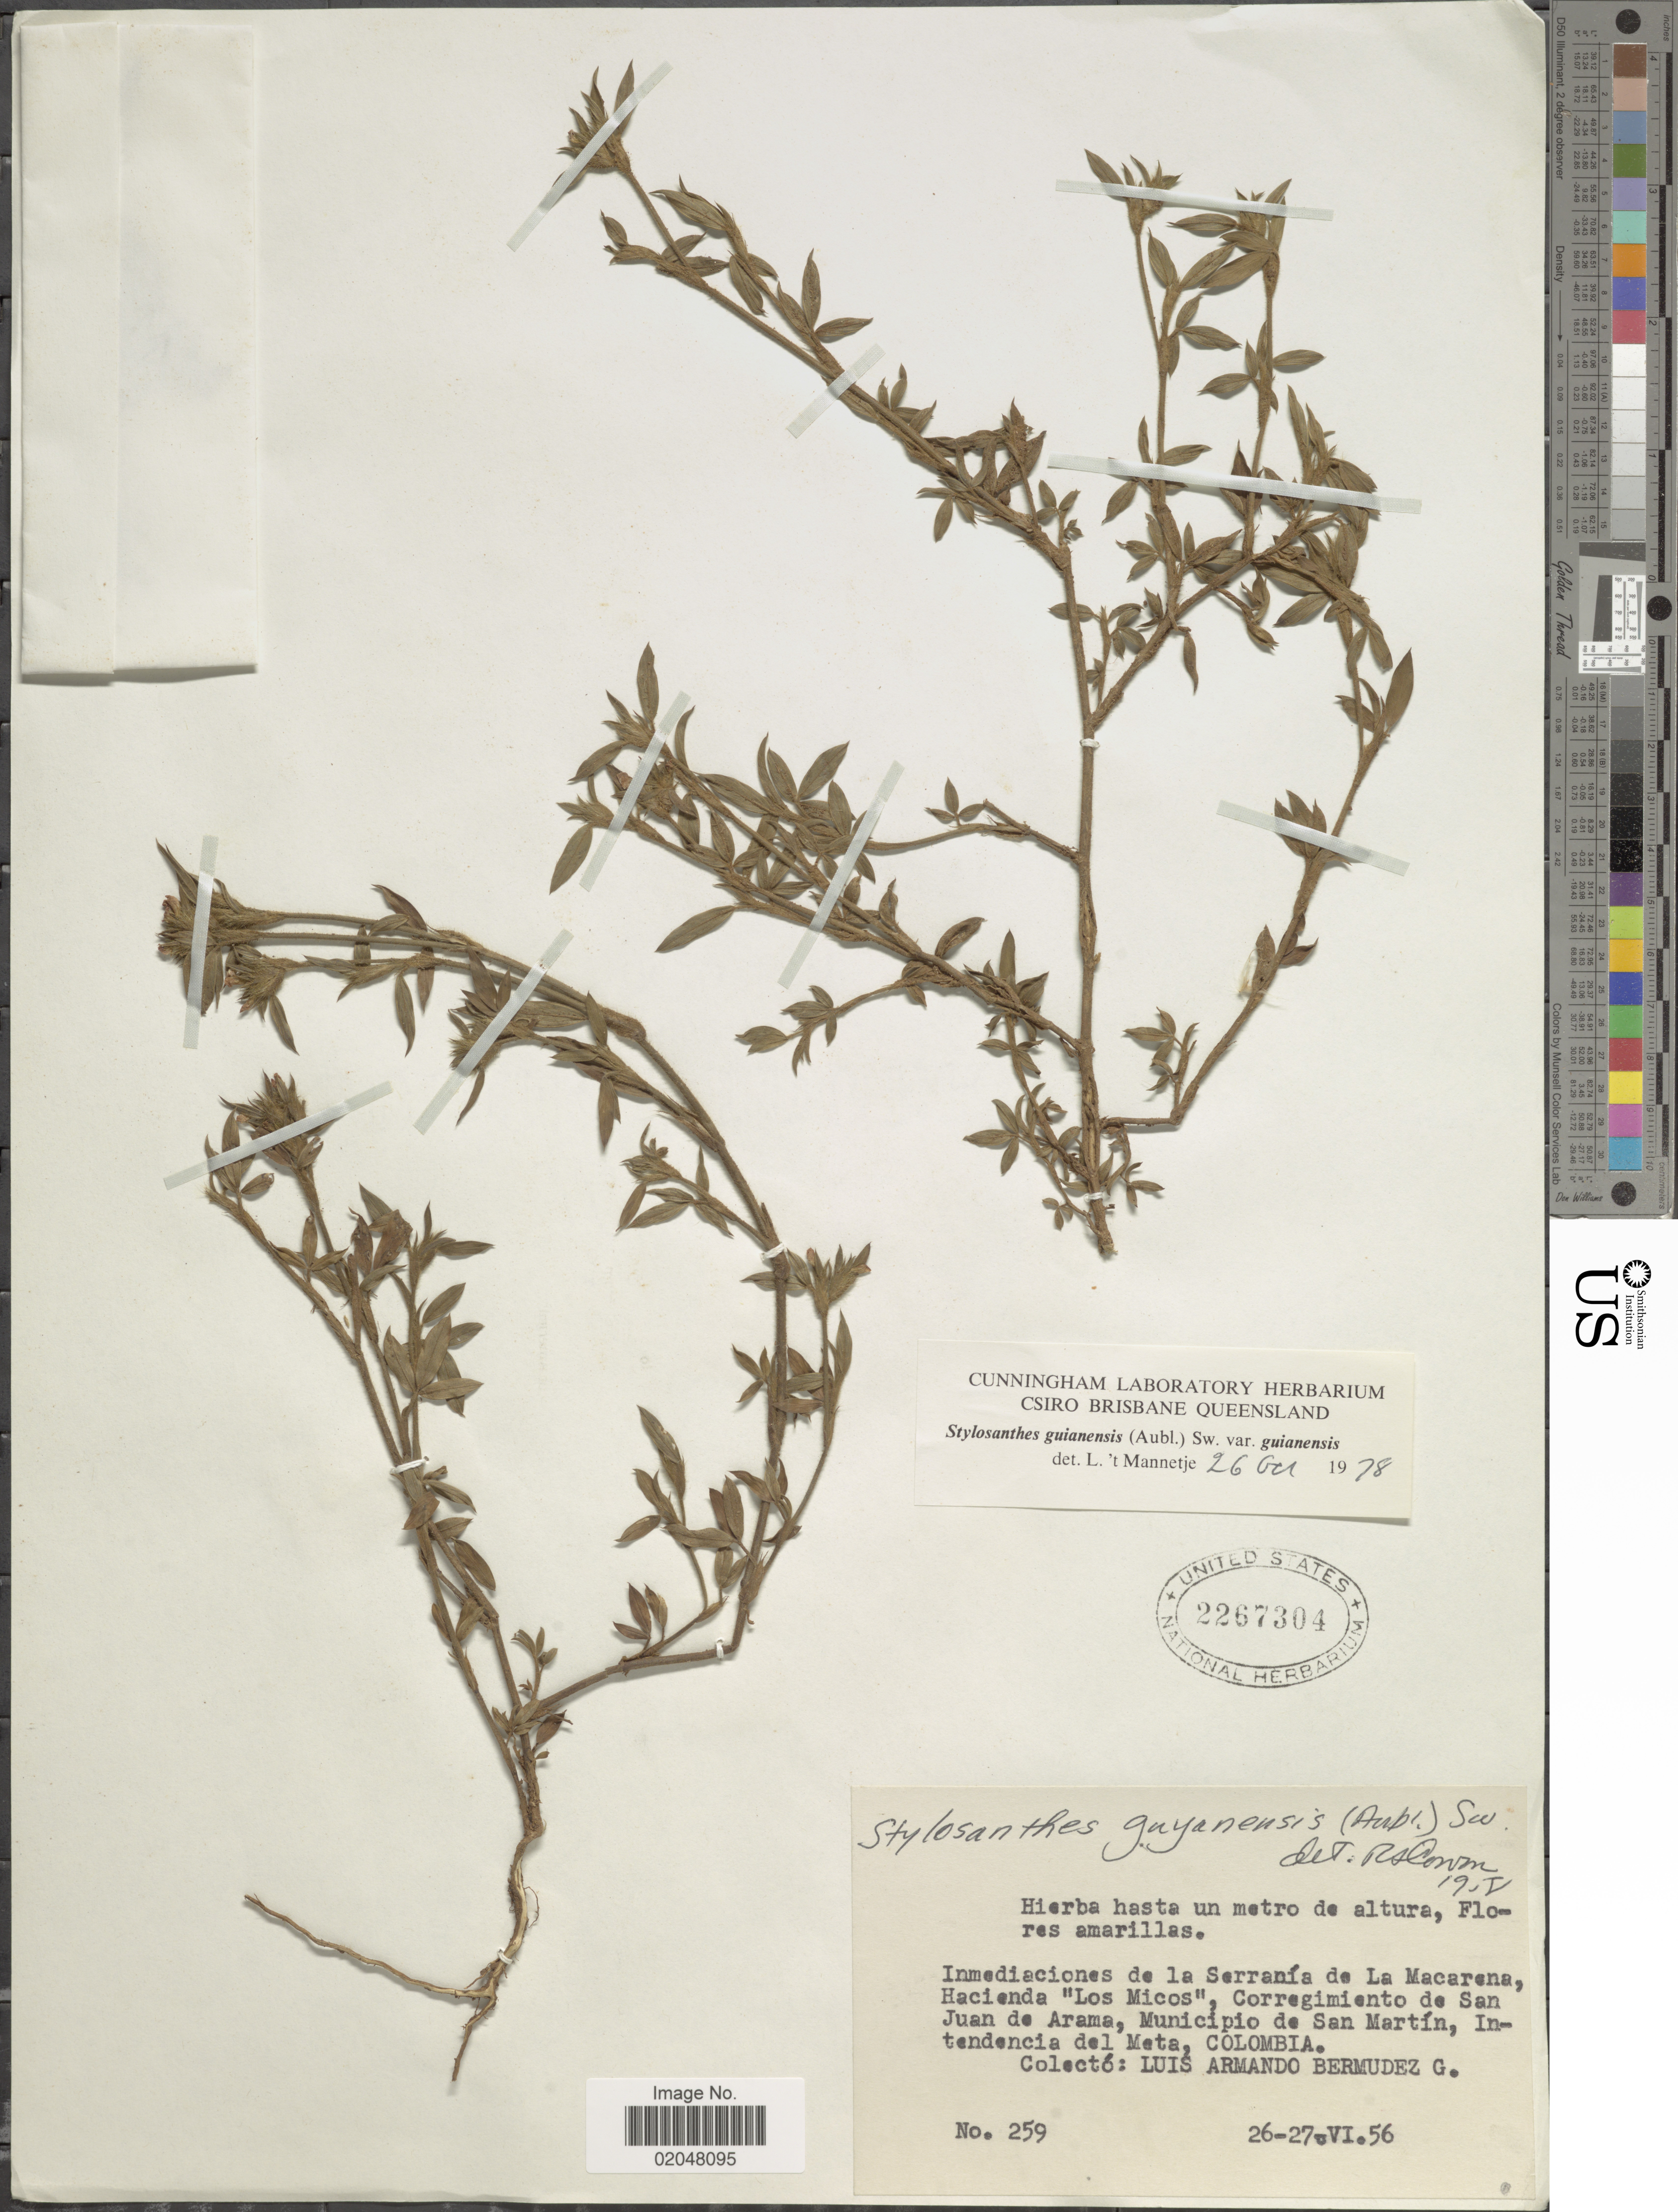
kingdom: Plantae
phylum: Tracheophyta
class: Magnoliopsida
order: Fabales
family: Fabaceae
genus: Stylosanthes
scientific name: Stylosanthes guianensis var. guianensis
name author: (Aubl.) Sw.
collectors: L. Bermudez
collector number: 259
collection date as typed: Transcribed d/m/y: 26/6/56 to 27/6/56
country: Colombia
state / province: Meta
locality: Immediaciones de la Serrania de La Macarena, hacienda "Los Micos", corregimiento de San Juan de Arama, Municipio de San Martin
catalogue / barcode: US 2267304